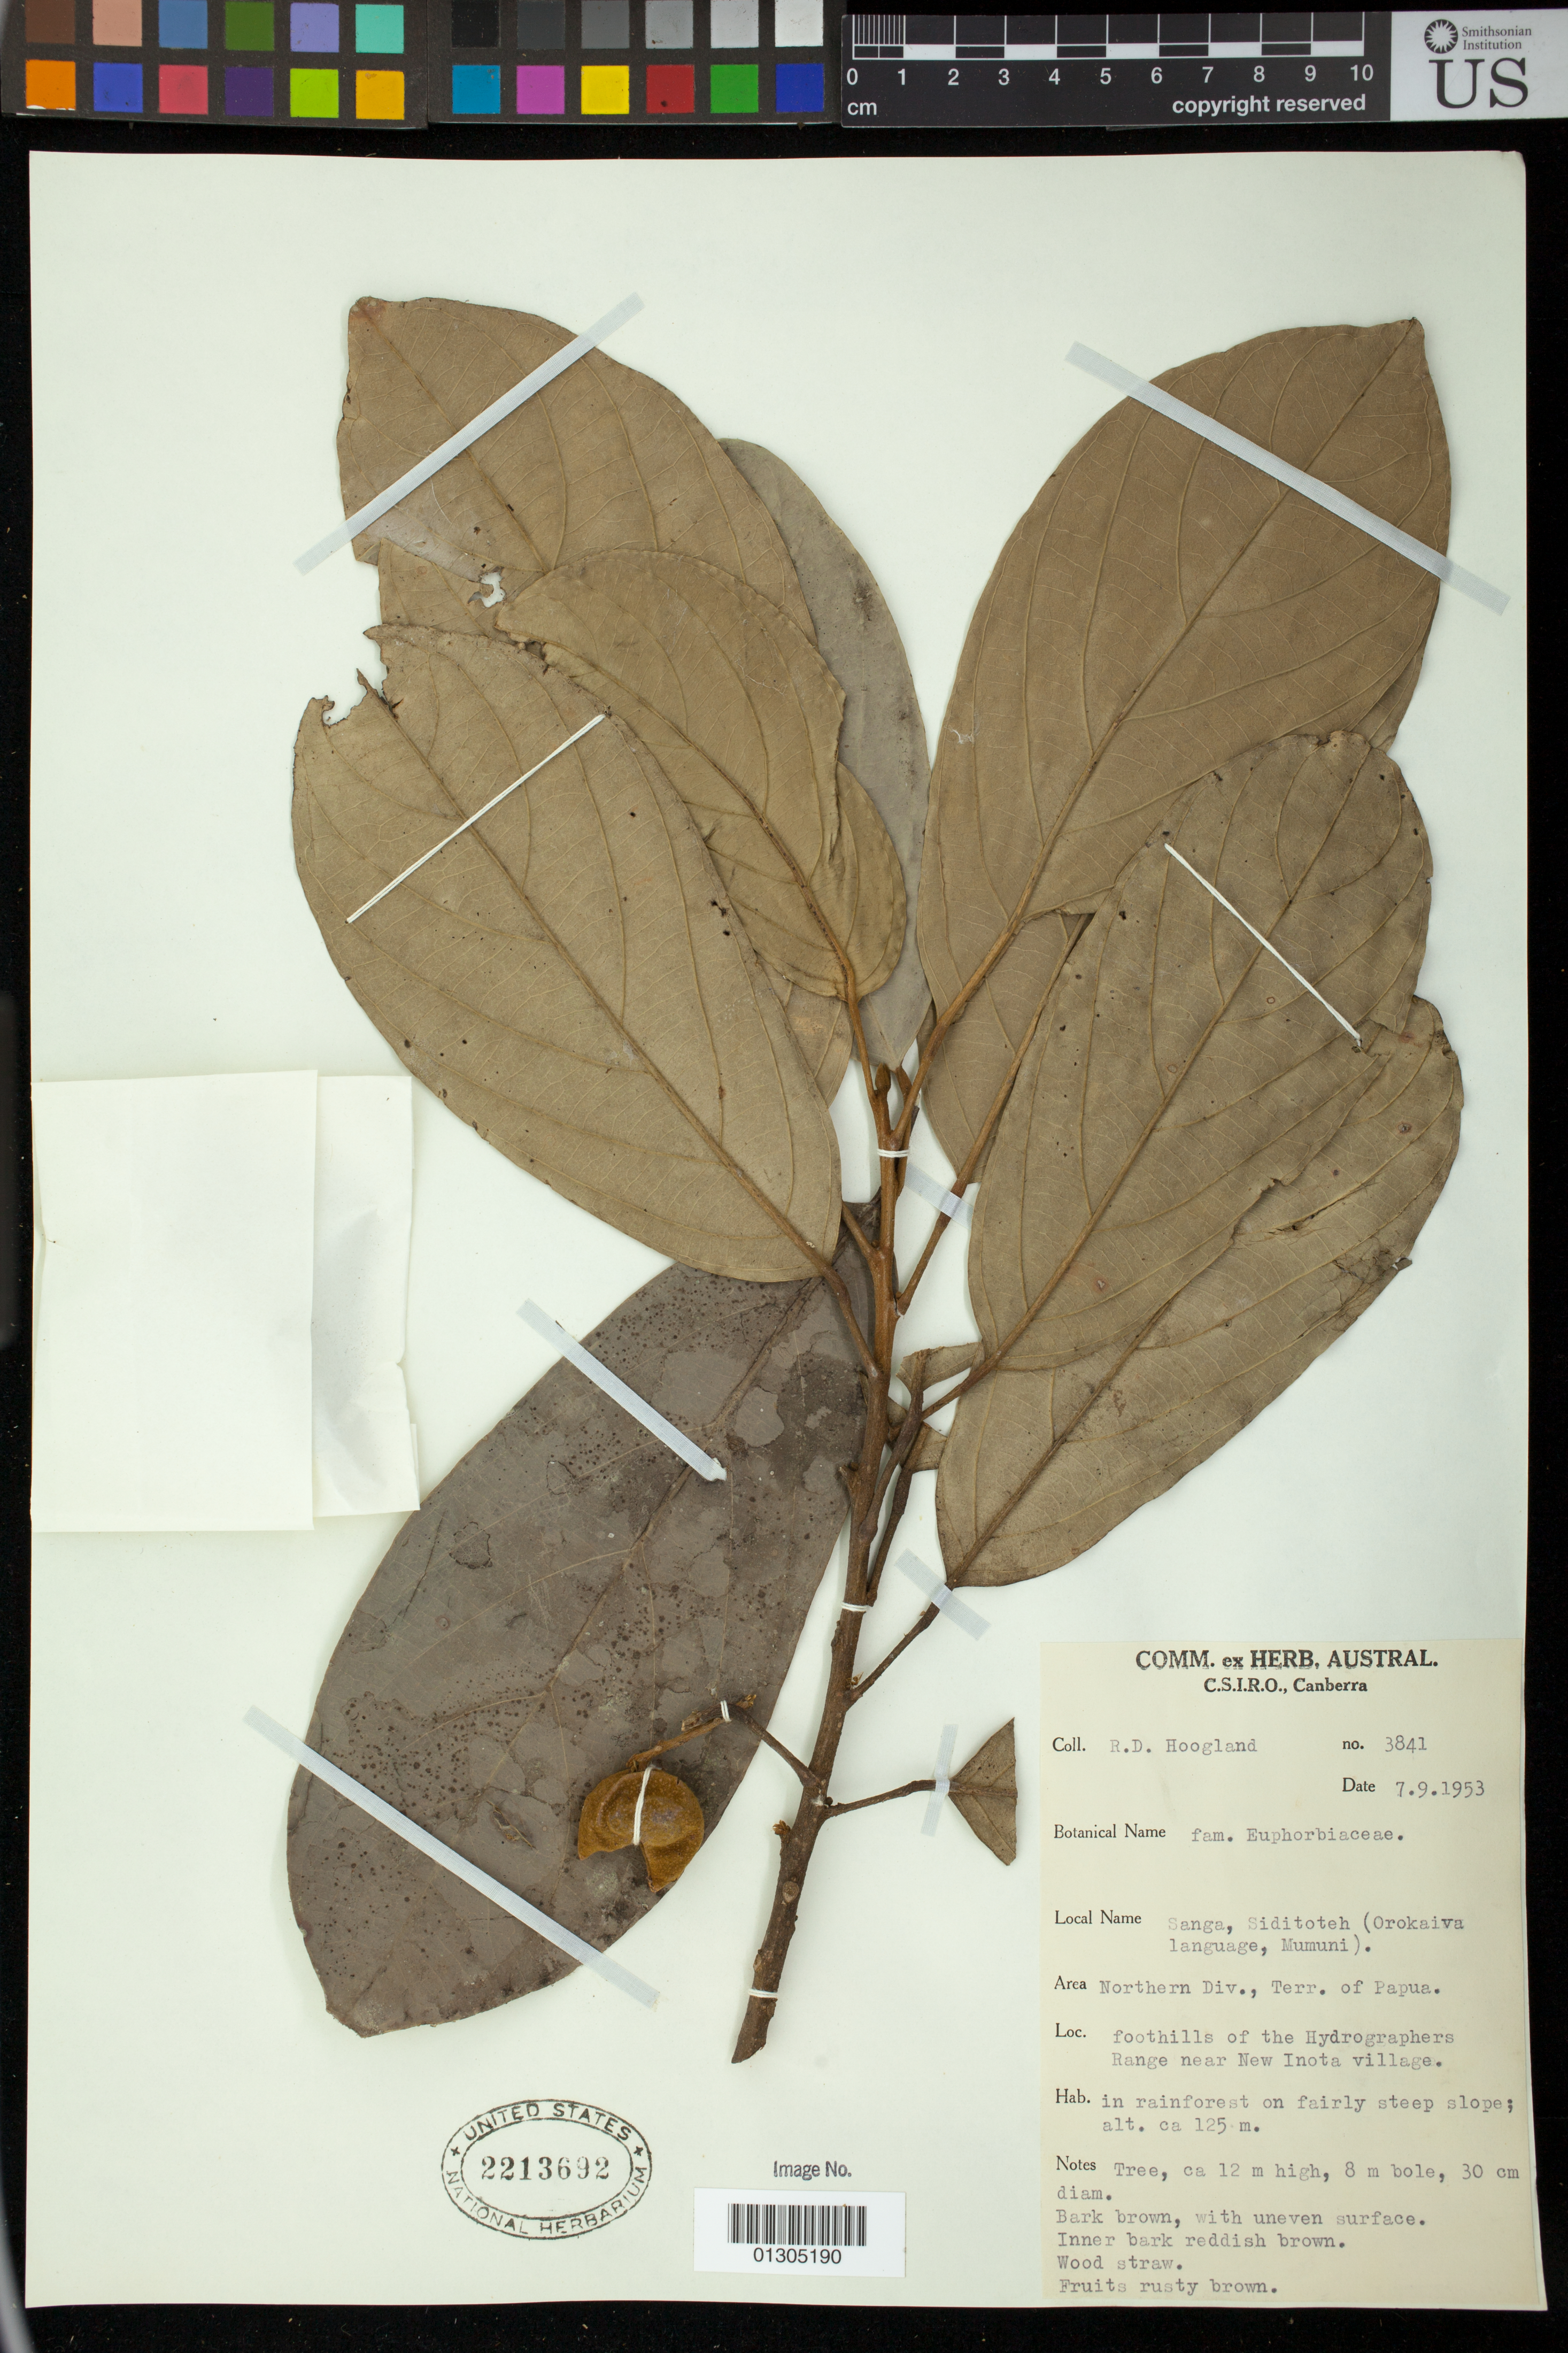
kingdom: Plantae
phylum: Tracheophyta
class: Magnoliopsida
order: Malpighiales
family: Euphorbiaceae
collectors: R. D. Hoogland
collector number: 3841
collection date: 1953-09-07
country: Papua New Guinea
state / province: Northern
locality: foothills of the Hydrographers Range near New Inota vilage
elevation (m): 125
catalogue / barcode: US 2213692